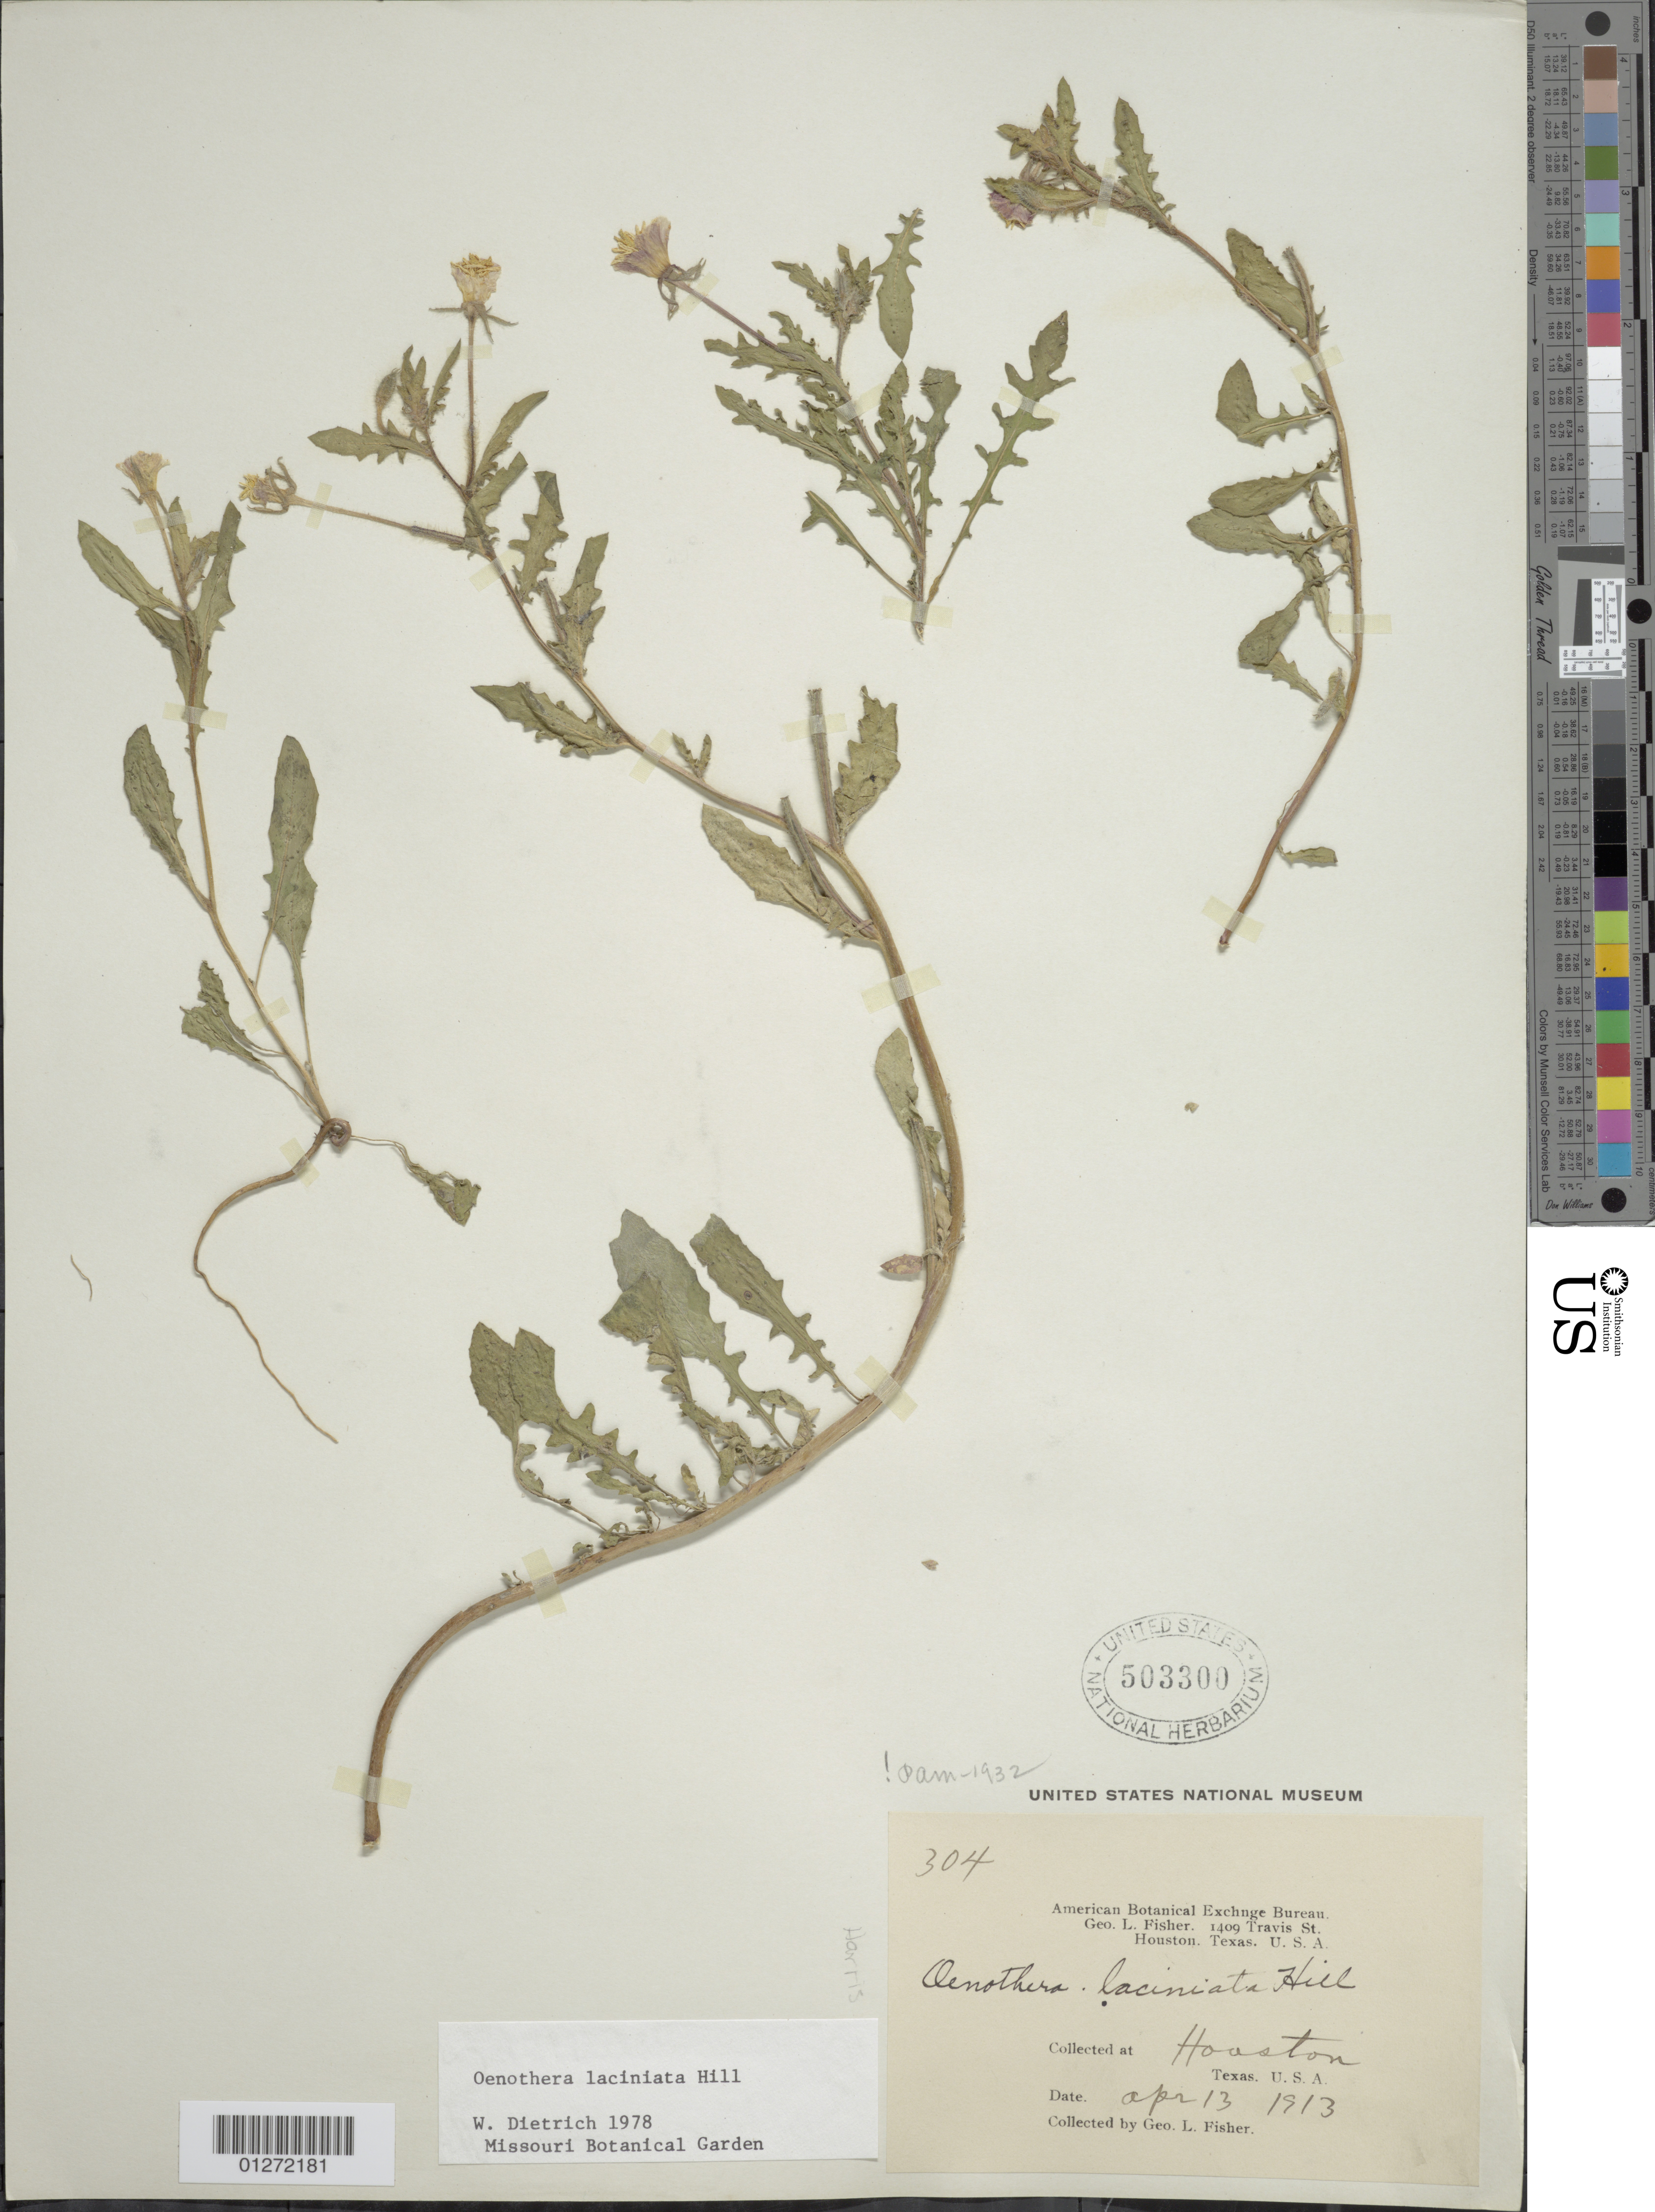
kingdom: Plantae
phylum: Tracheophyta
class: Magnoliopsida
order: Myrtales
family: Onagraceae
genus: Oenothera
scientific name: Oenothera laciniata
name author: Hill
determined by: Dietrich, W.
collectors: G. L. Fisher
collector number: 304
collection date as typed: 13 Apr 1913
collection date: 1913-04-13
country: United States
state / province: Texas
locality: Houston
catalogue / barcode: US 503300